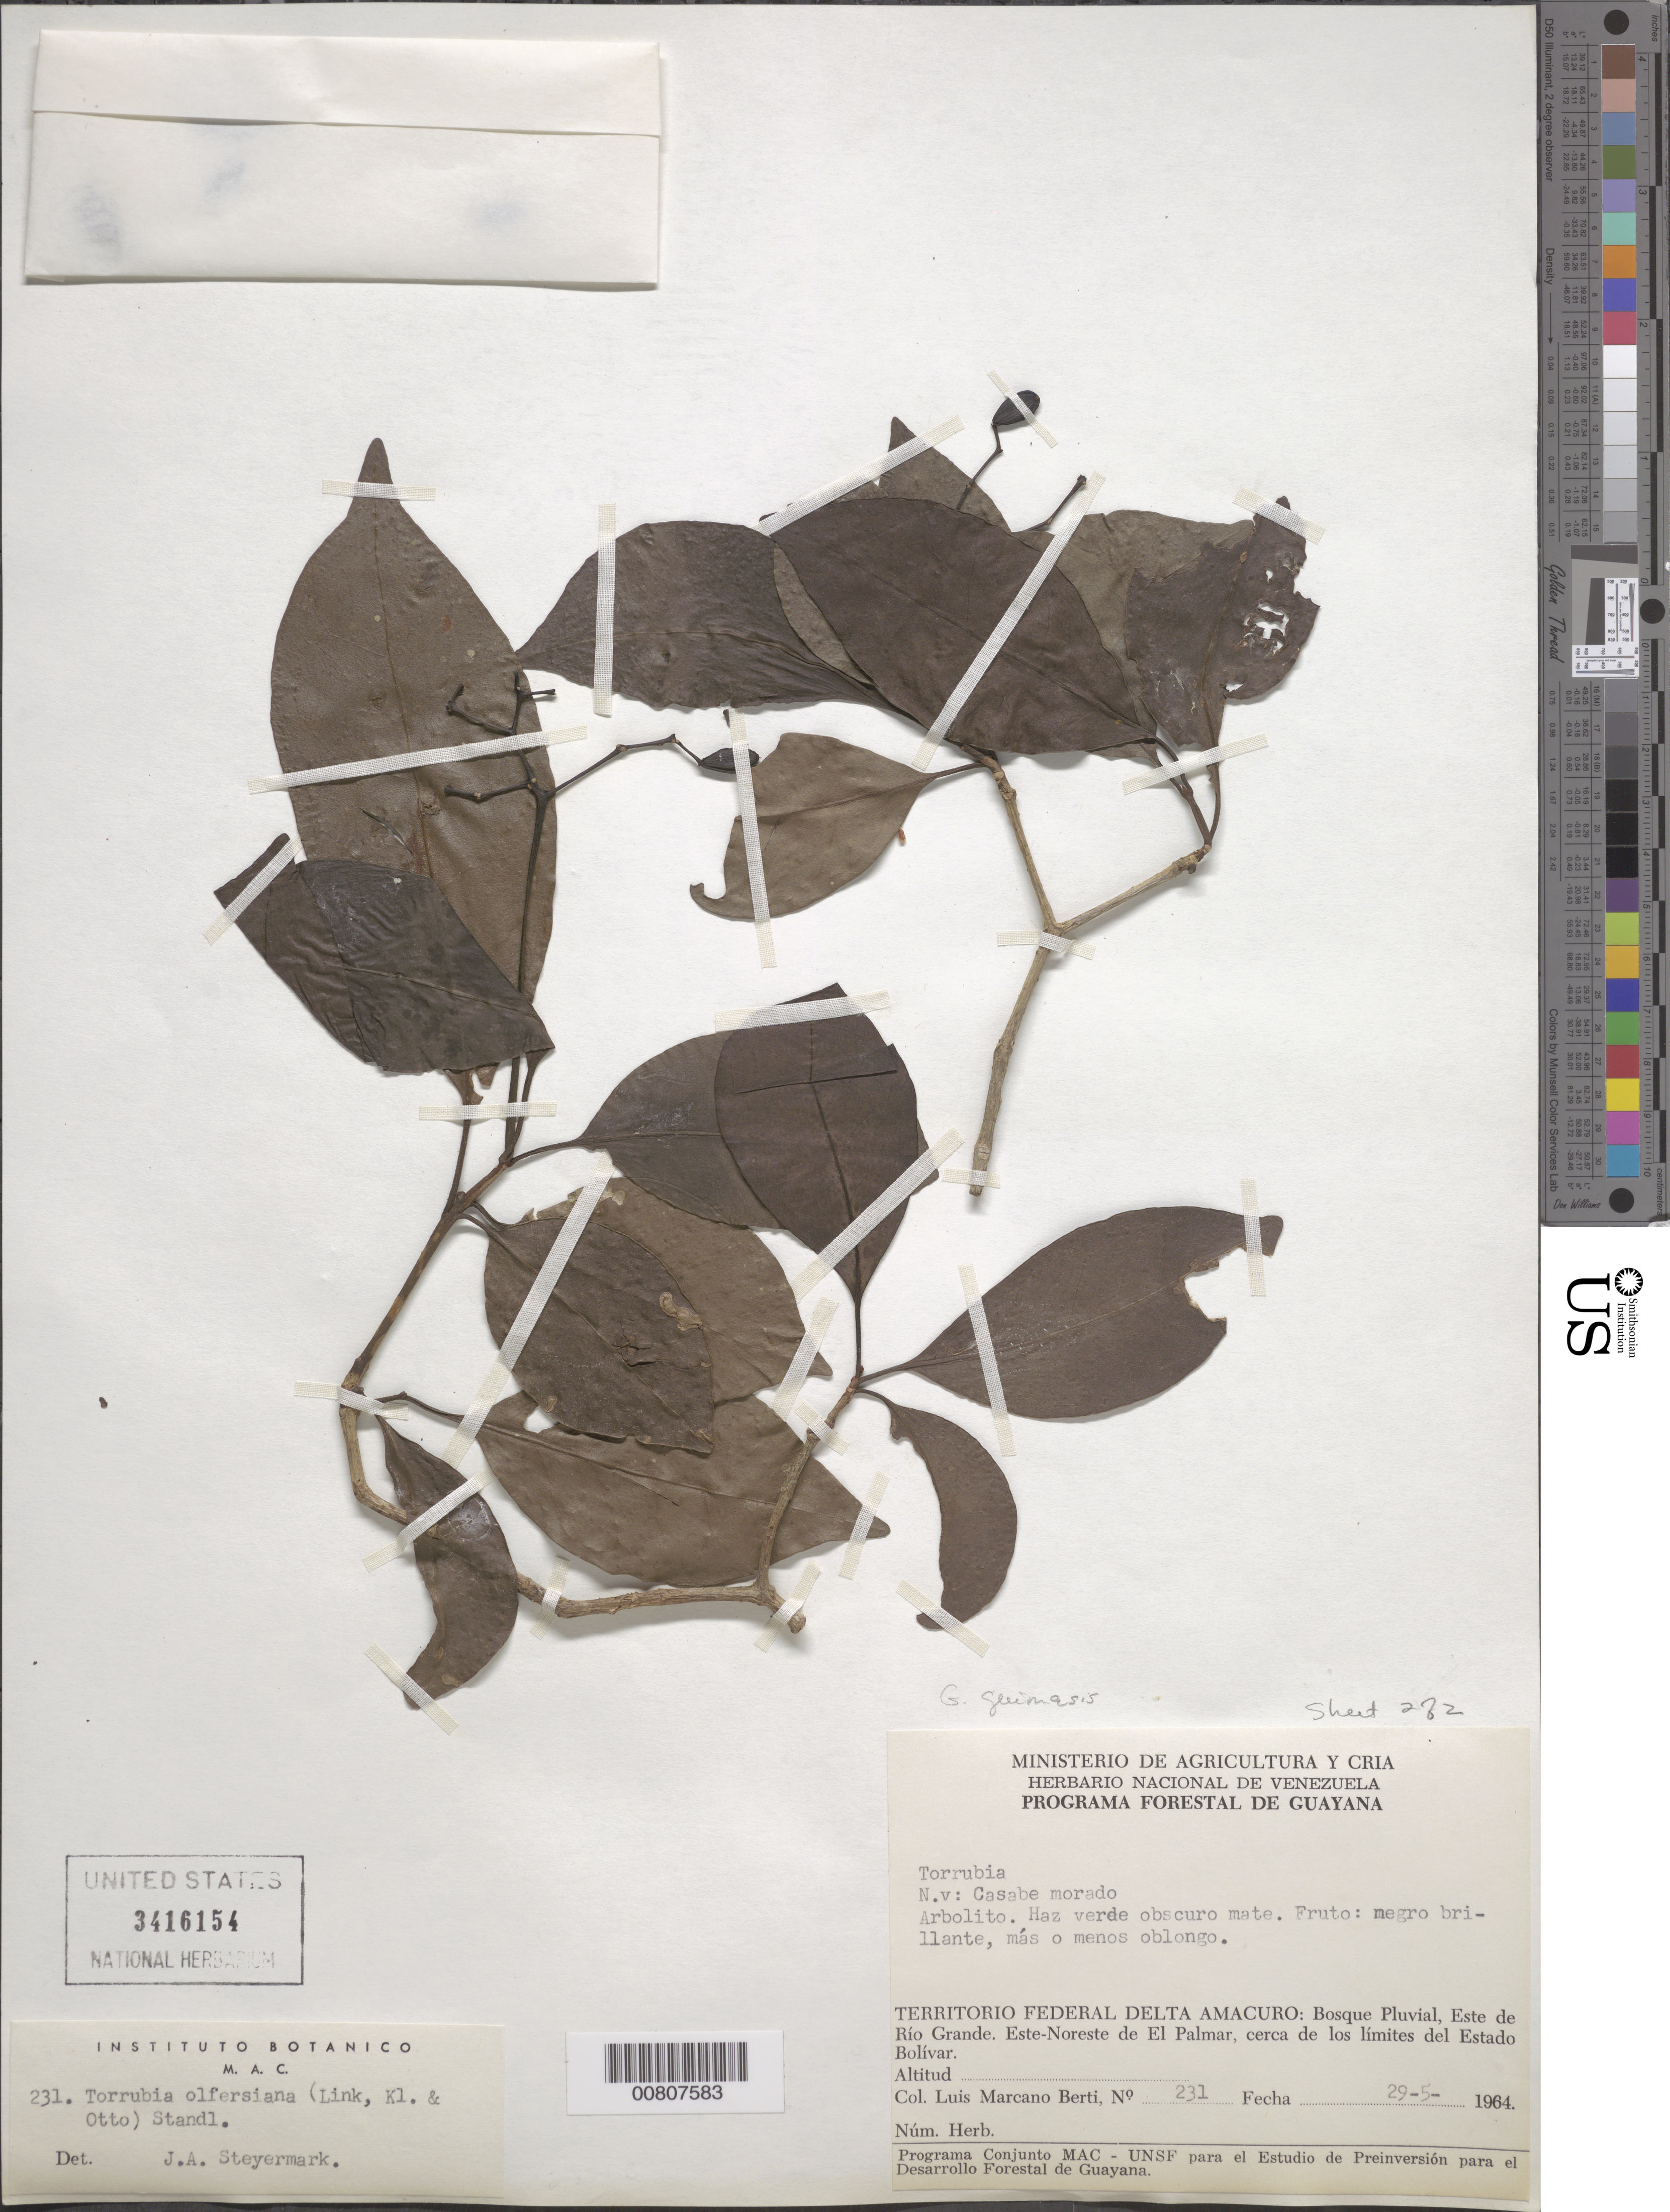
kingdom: Plantae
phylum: Tracheophyta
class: Magnoliopsida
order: Caryophyllales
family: Nyctaginaceae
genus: Guapira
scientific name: Guapira guianensis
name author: Aubl.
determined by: Steyermark, Julian A., (VEN)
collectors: L. Marcano-Berti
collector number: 231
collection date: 1964-05-29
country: Venezuela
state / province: Delta Amacuro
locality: Territorio Federal Delta Amacuro: Bosque Pluvial, Este de Río Grande. Este-Noreste de El Palmar, cerca de los límites del Estado Bolívar.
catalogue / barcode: US 3416154